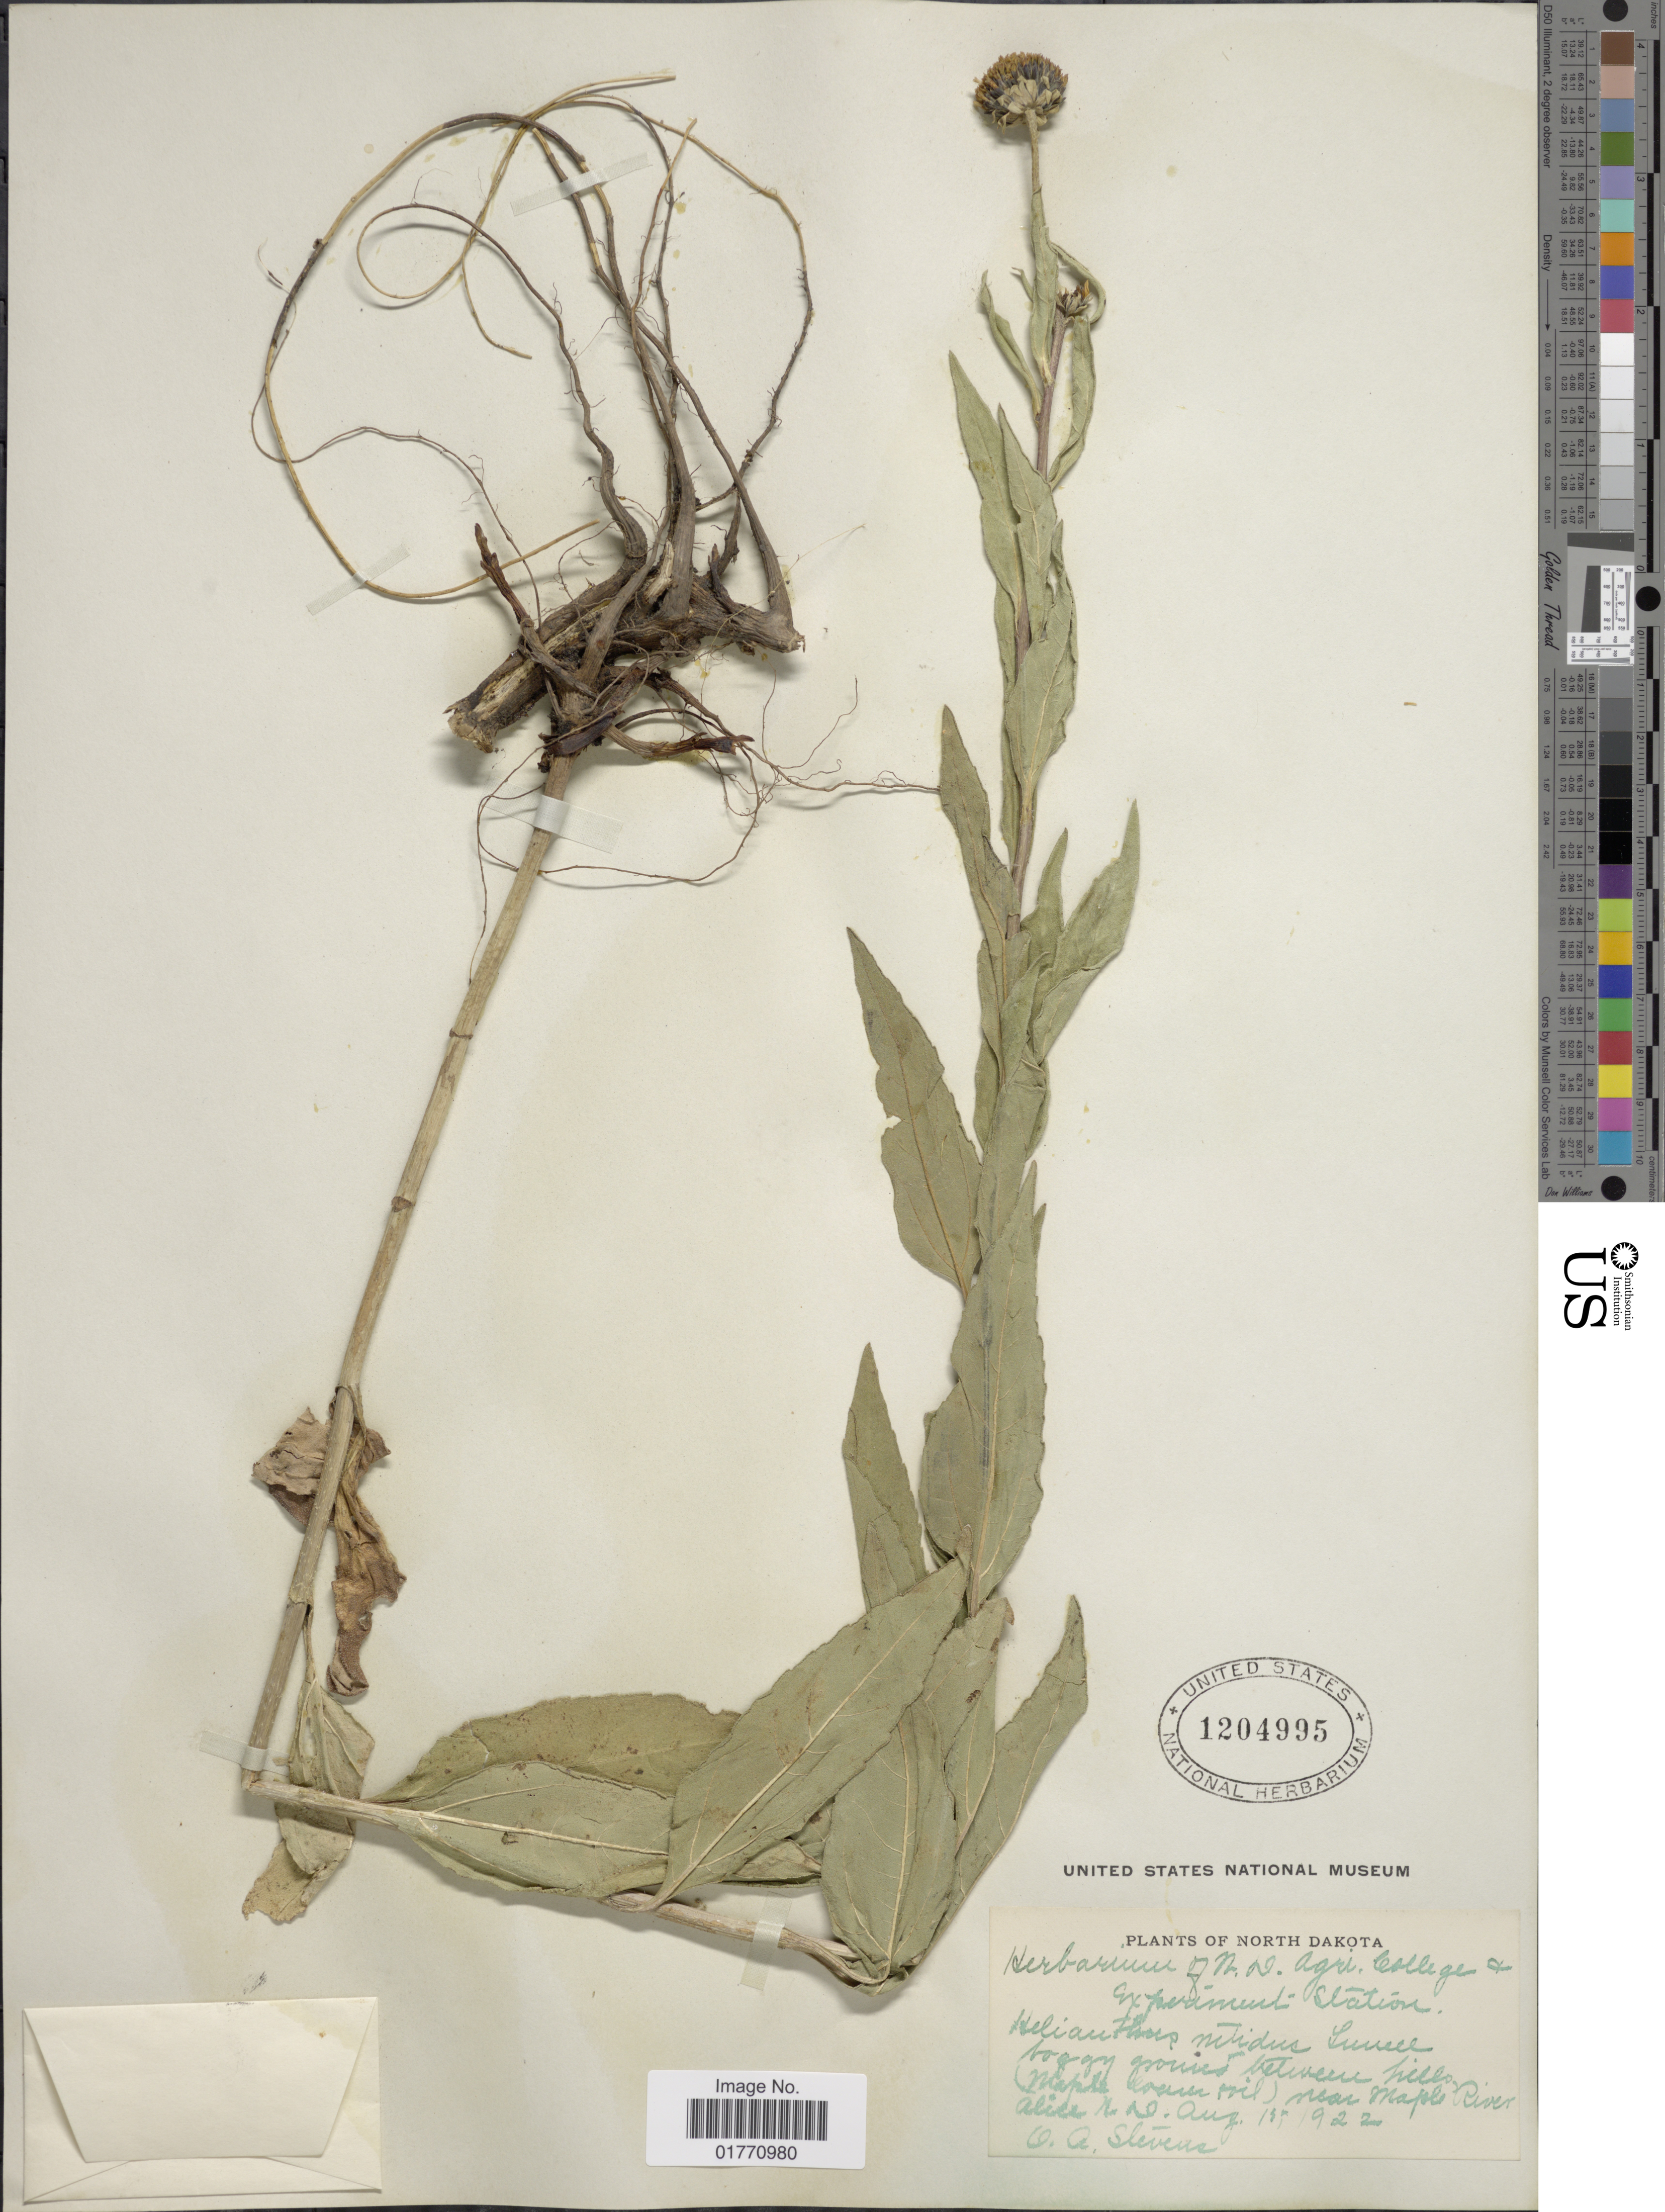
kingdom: Plantae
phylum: Tracheophyta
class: Magnoliopsida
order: Asterales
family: Asteraceae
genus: Helianthus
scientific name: Helianthus nitidus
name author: Lunell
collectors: O. A. Stevens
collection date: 1922-08-15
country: United States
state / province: North Dakota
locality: Boggy ground between hills (Maple loam soil) near Maple River, Alice.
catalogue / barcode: US 1204995